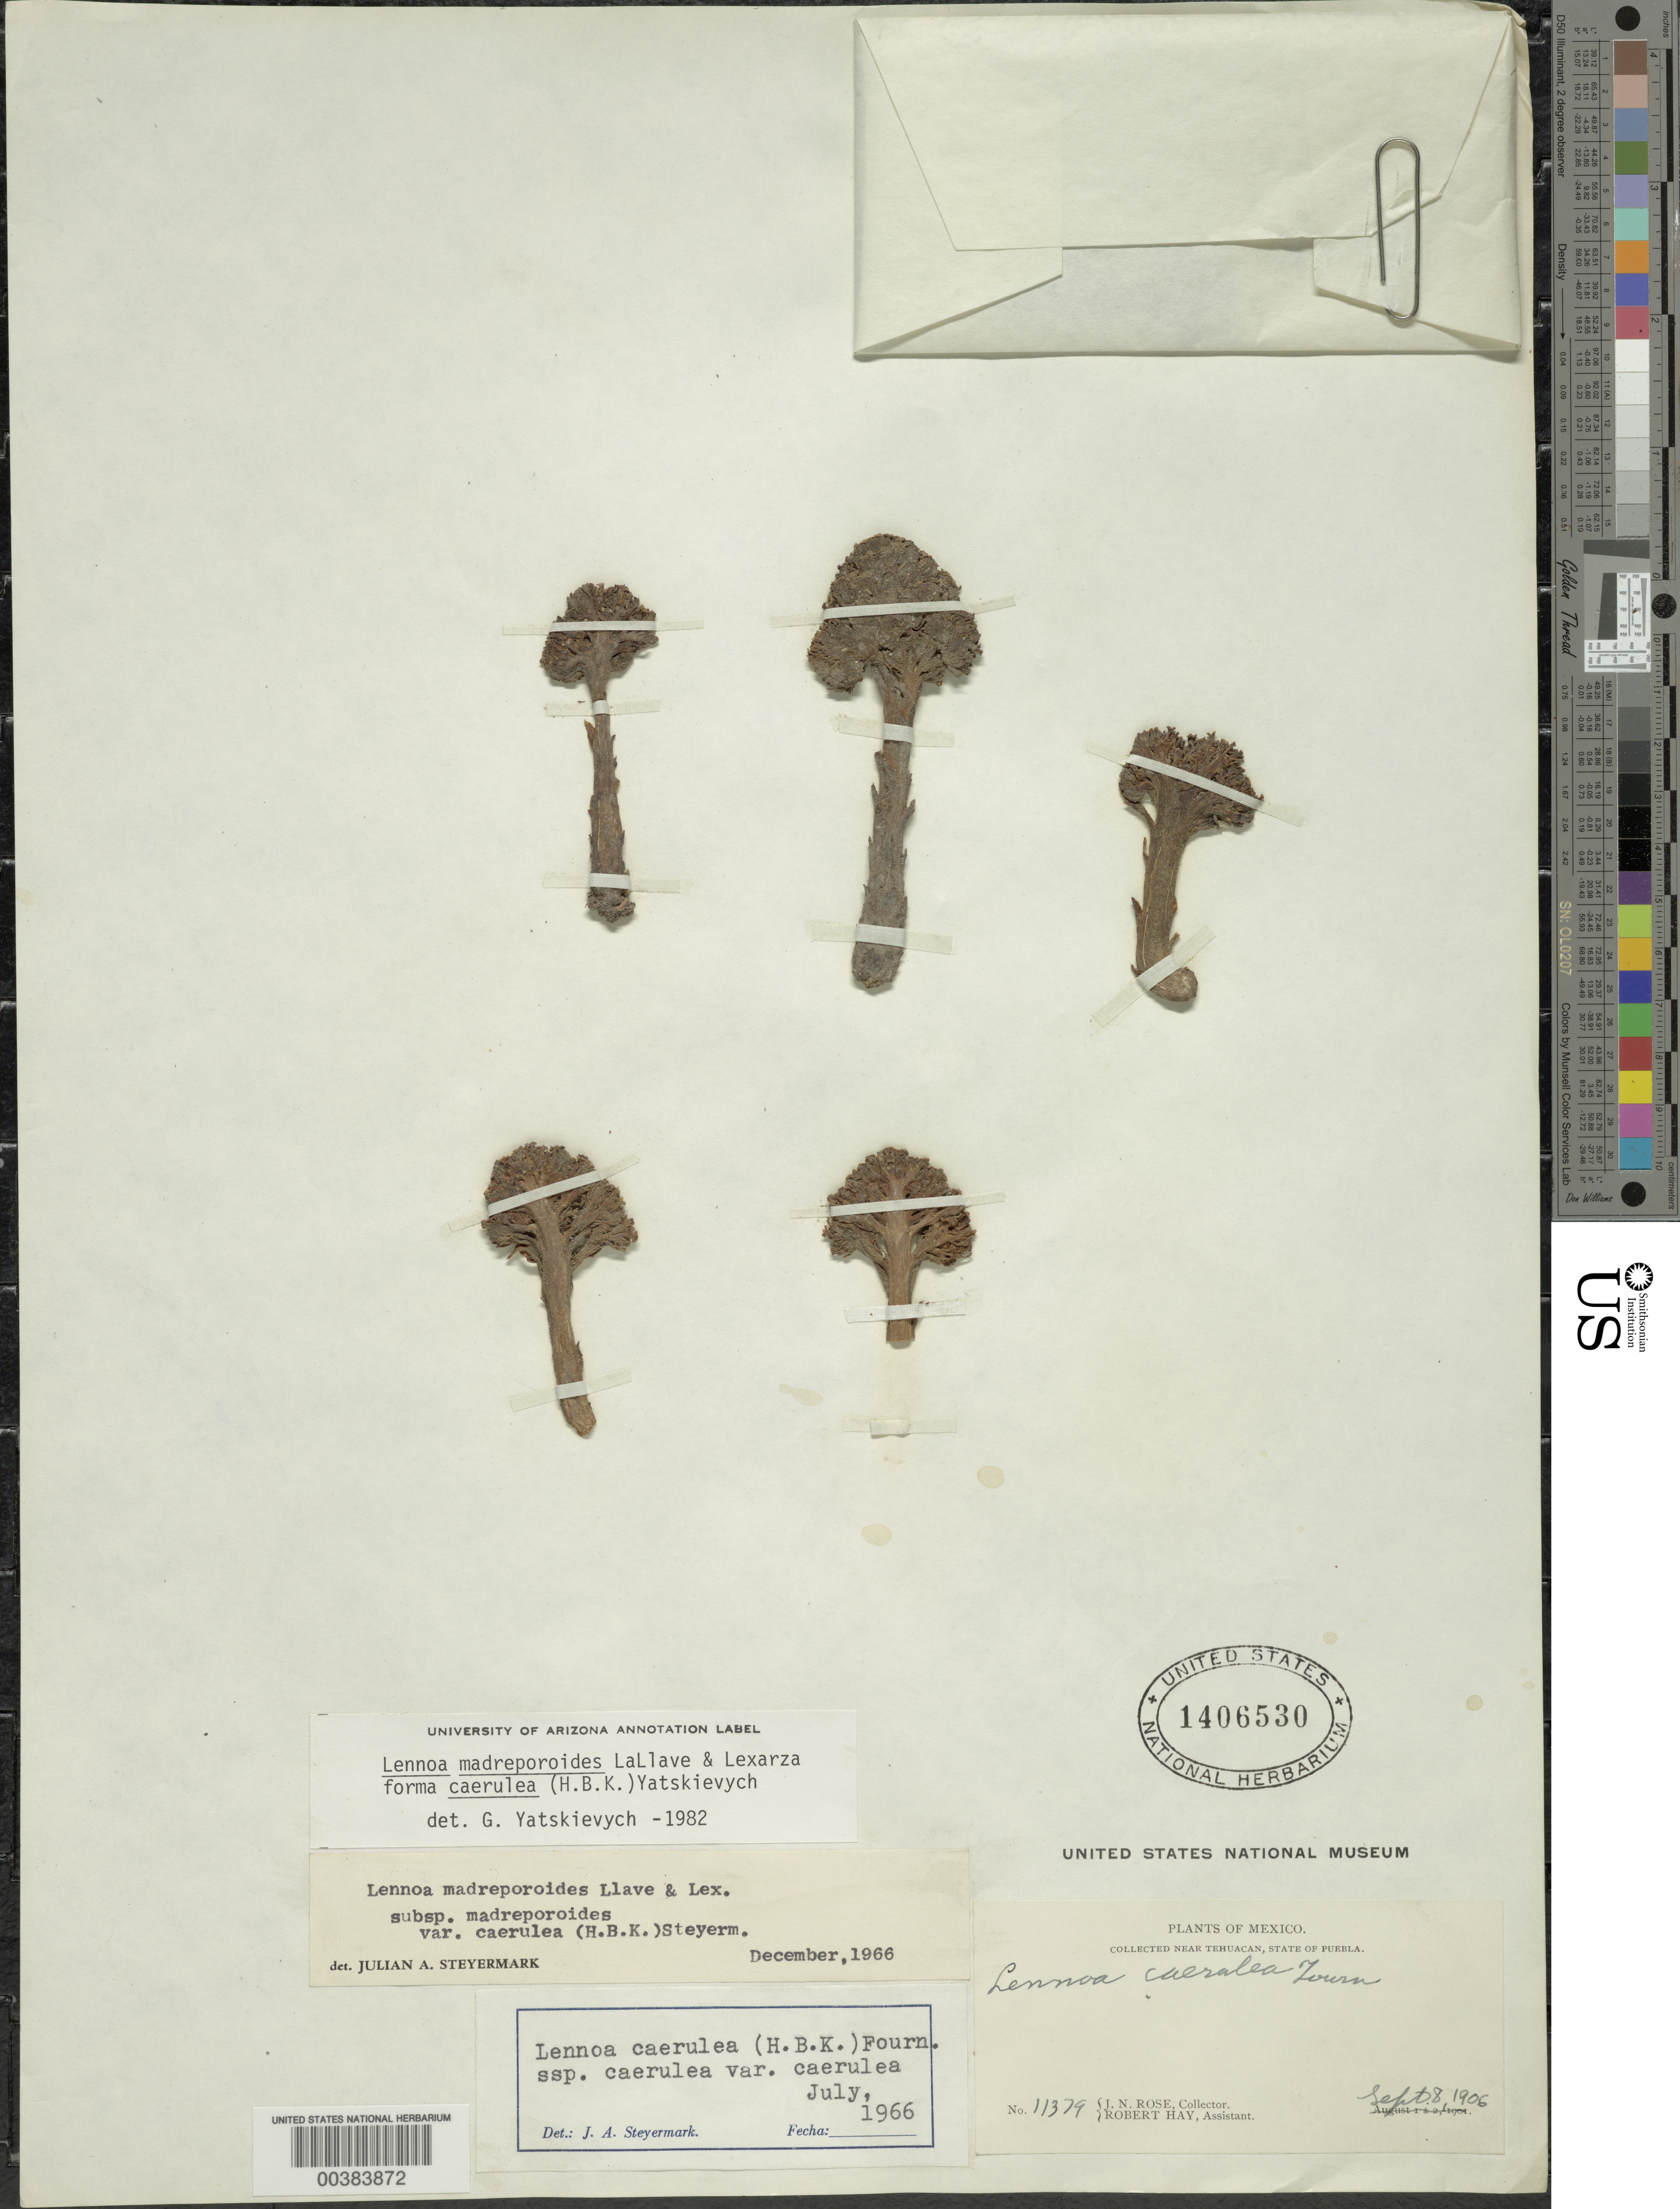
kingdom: Plantae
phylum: Tracheophyta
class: Magnoliopsida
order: Boraginales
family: Lennoaceae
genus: Lennoa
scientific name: Lennoa madreporoides f. caerulea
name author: (Kunth) Yatsk.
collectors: J. N. Rose & R. H. Hay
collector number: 11379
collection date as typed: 08 Sep 1906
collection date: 1906-09-08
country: Mexico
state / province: Puebla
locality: Near Tehuacan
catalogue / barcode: US 1406530